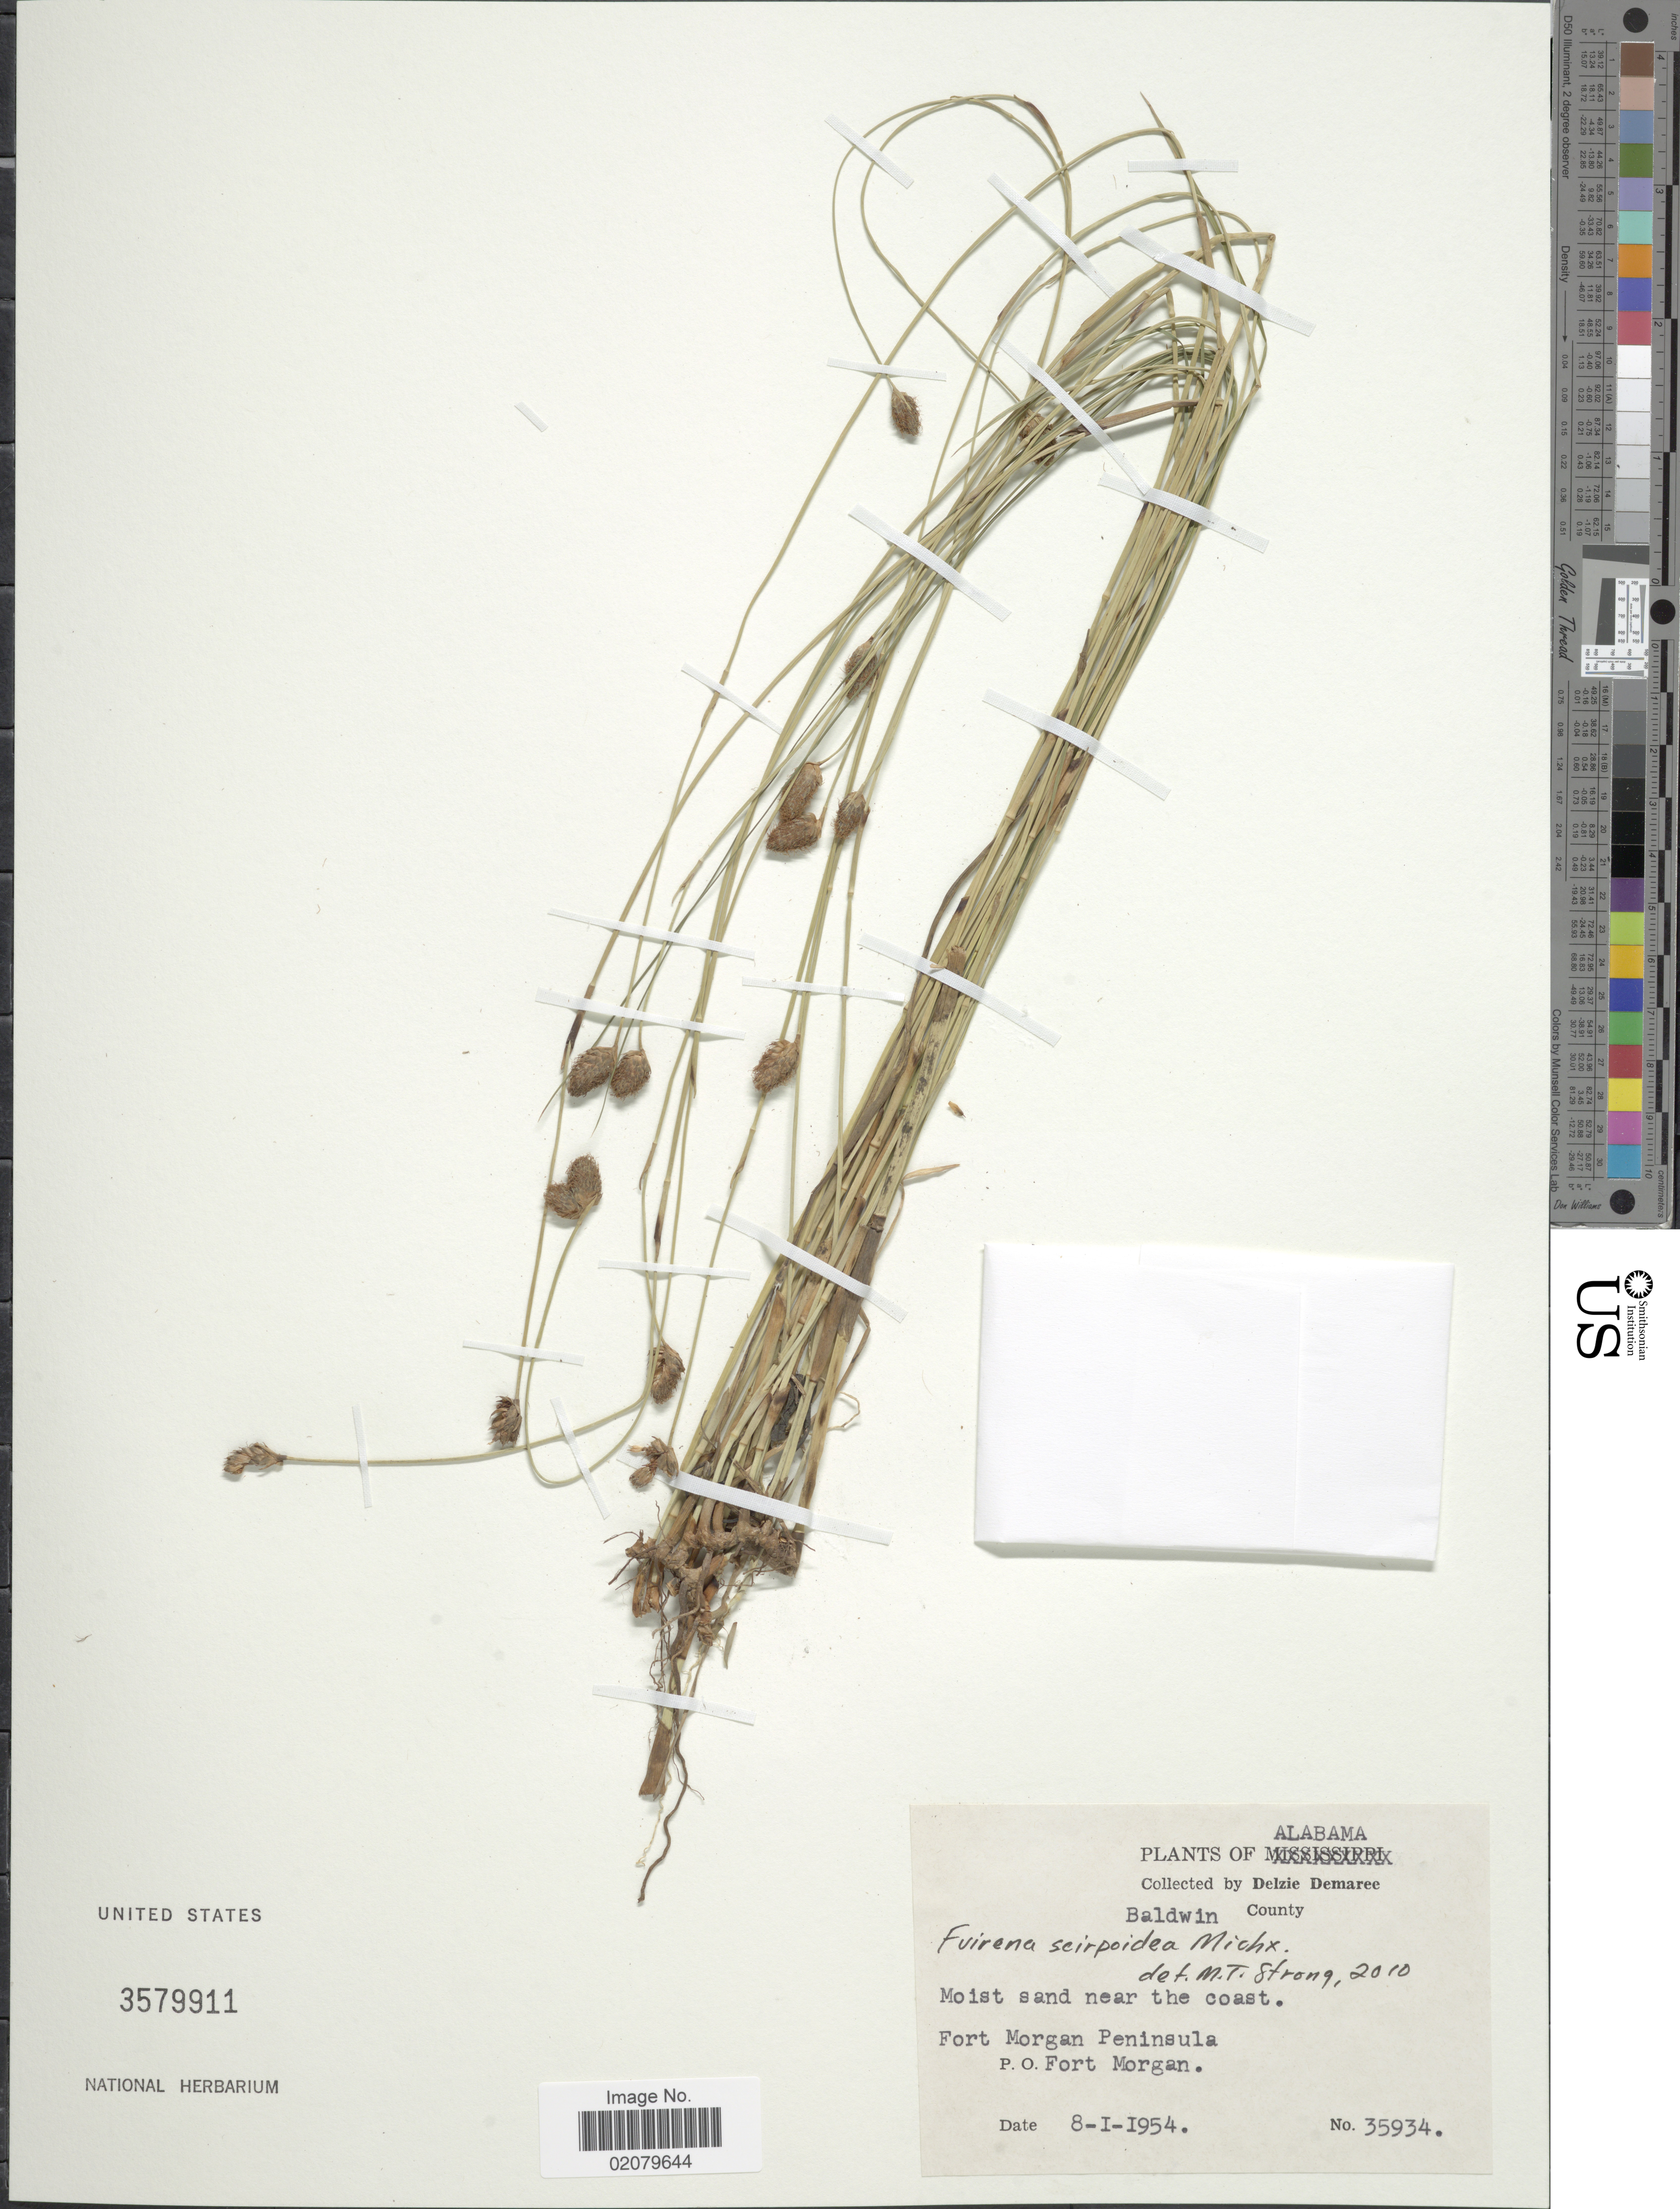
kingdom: Plantae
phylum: Tracheophyta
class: Liliopsida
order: Poales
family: Cyperaceae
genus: Fuirena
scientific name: Fuirena scirpoidea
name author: Michx.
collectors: D. Demaree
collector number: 35934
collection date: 1954-01-08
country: United States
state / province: Alabama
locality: Baldwin County, Fort Morgan Peninsula, Fort Morgan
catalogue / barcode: US 3579911